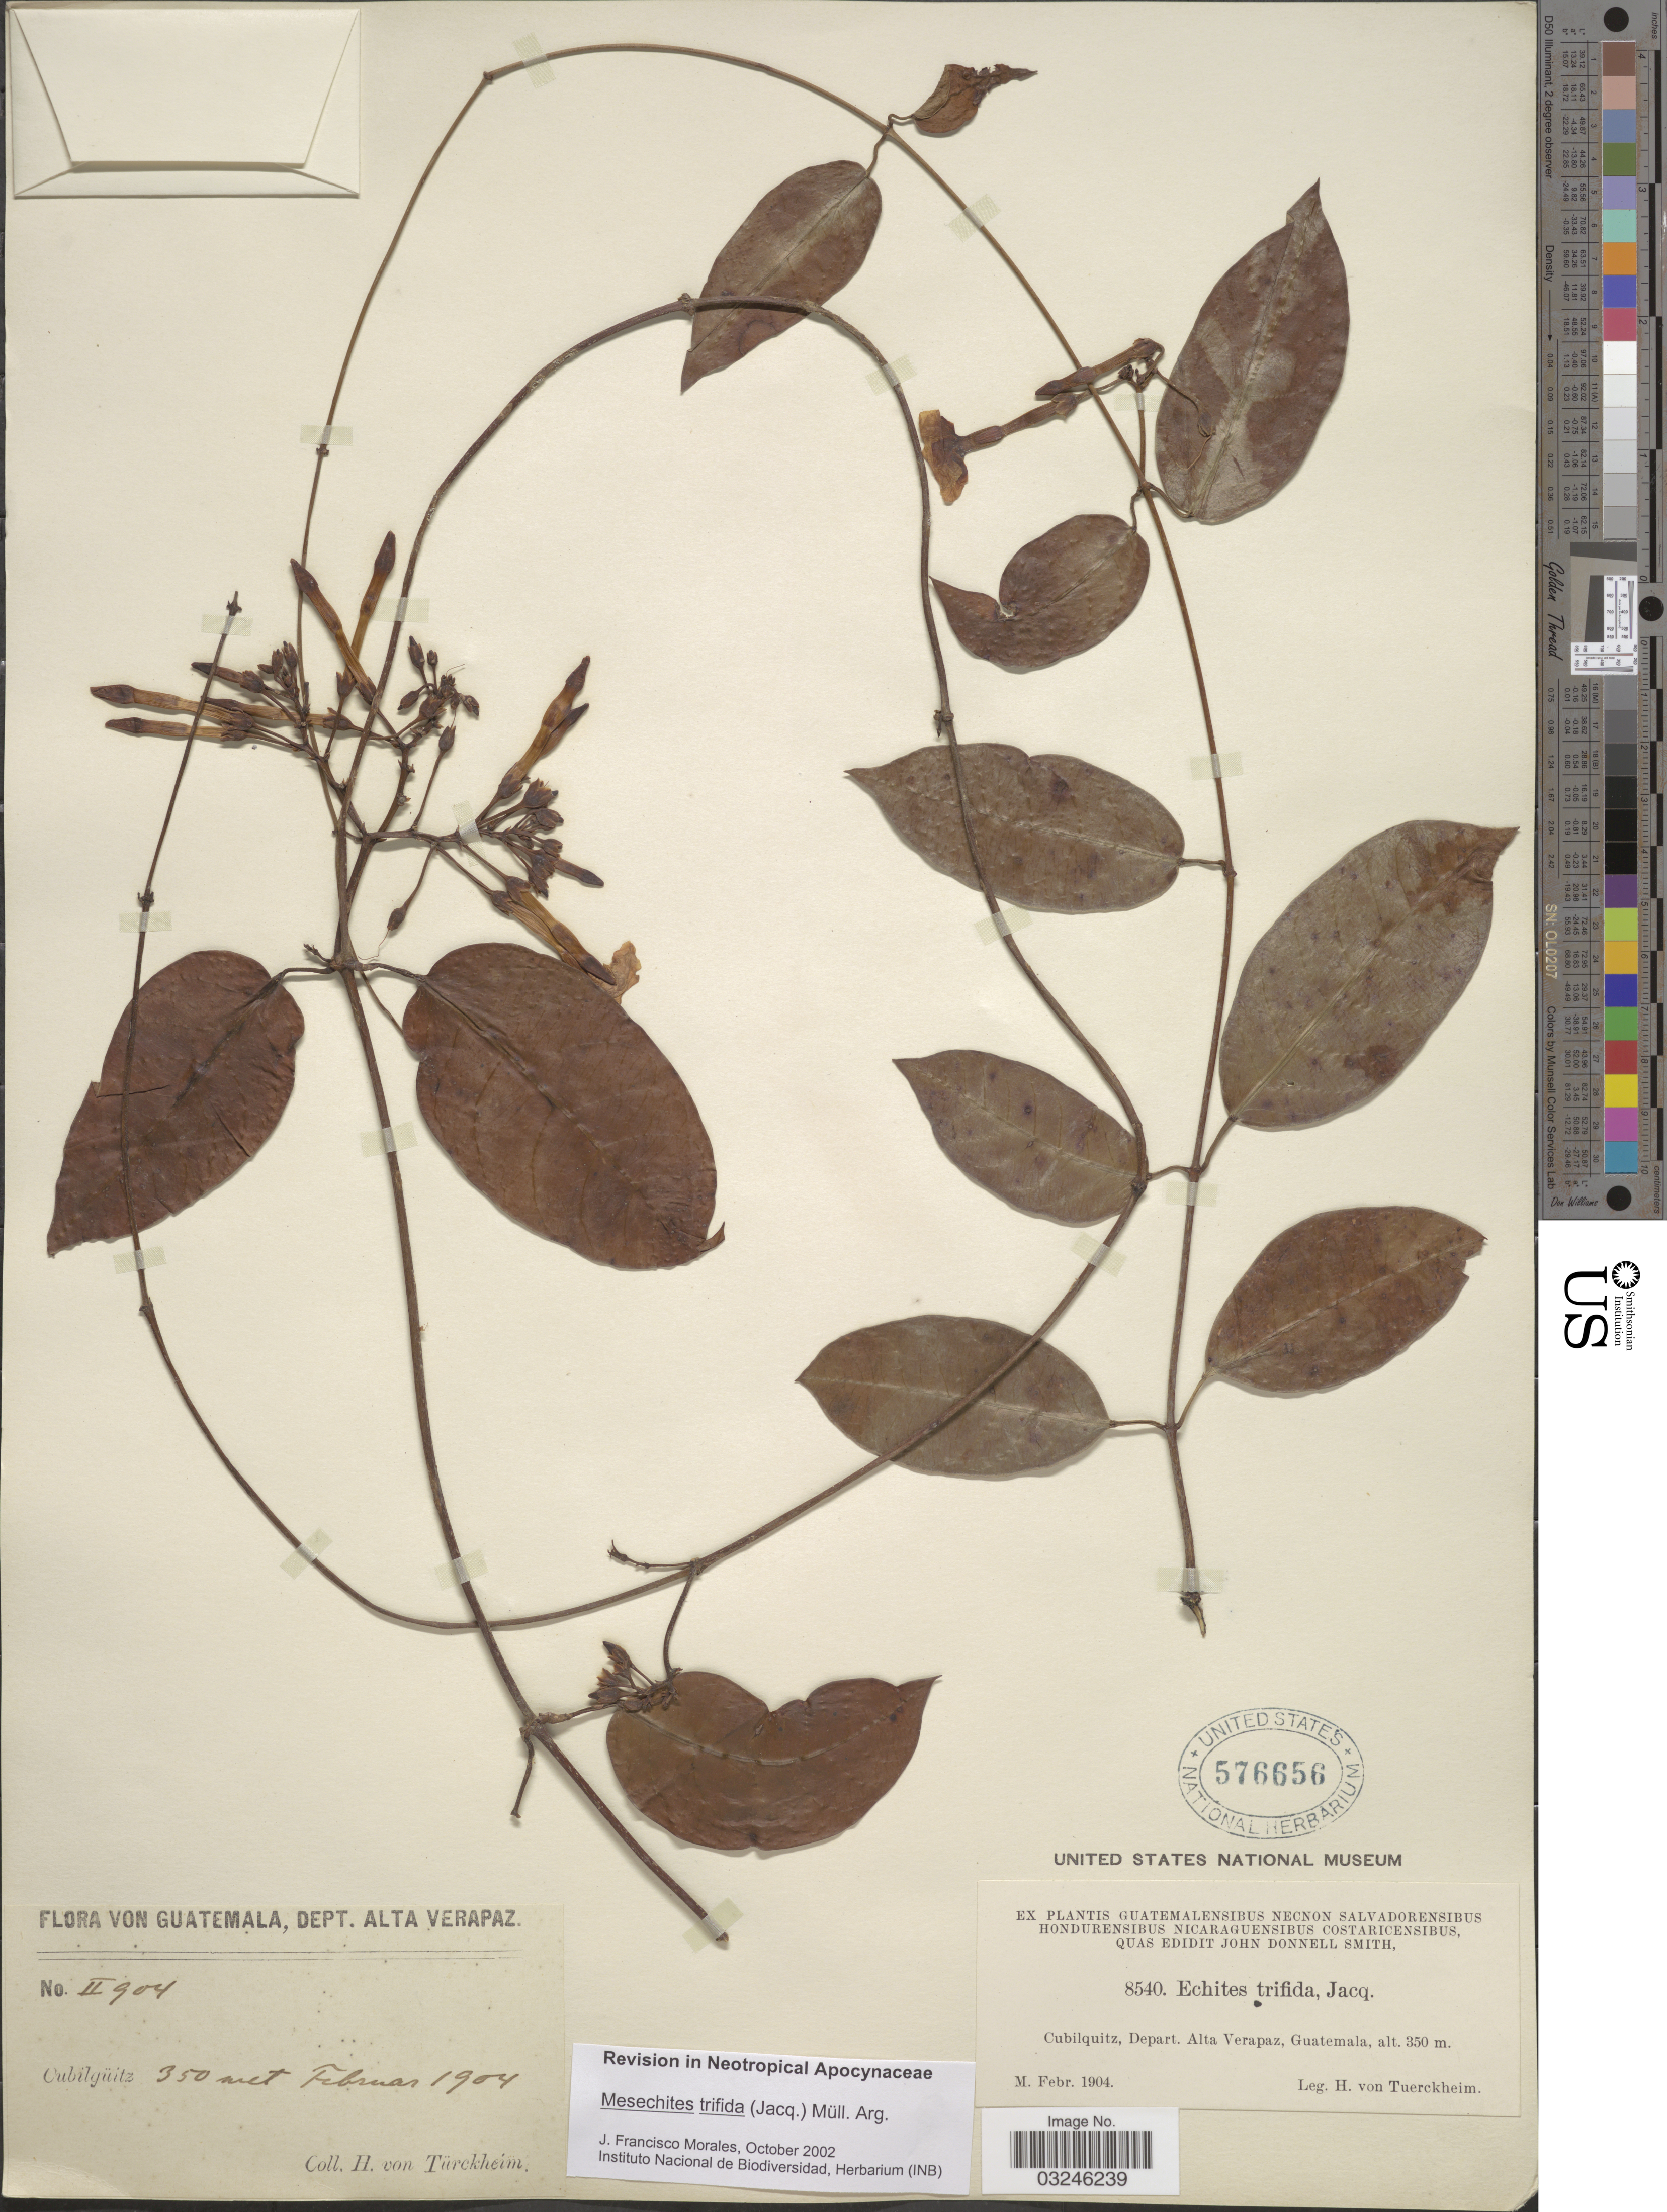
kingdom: Plantae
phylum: Tracheophyta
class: Magnoliopsida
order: Gentianales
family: Apocynaceae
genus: Mesechites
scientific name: Mesechites trifidus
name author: (Jacq.) Müll. Arg.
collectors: H. von Türckheim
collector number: II904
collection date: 1904-02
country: Guatemala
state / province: Alta Verapaz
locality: Cubilquitz, Depart. Alta Verapaz.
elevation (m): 350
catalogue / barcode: US 576656